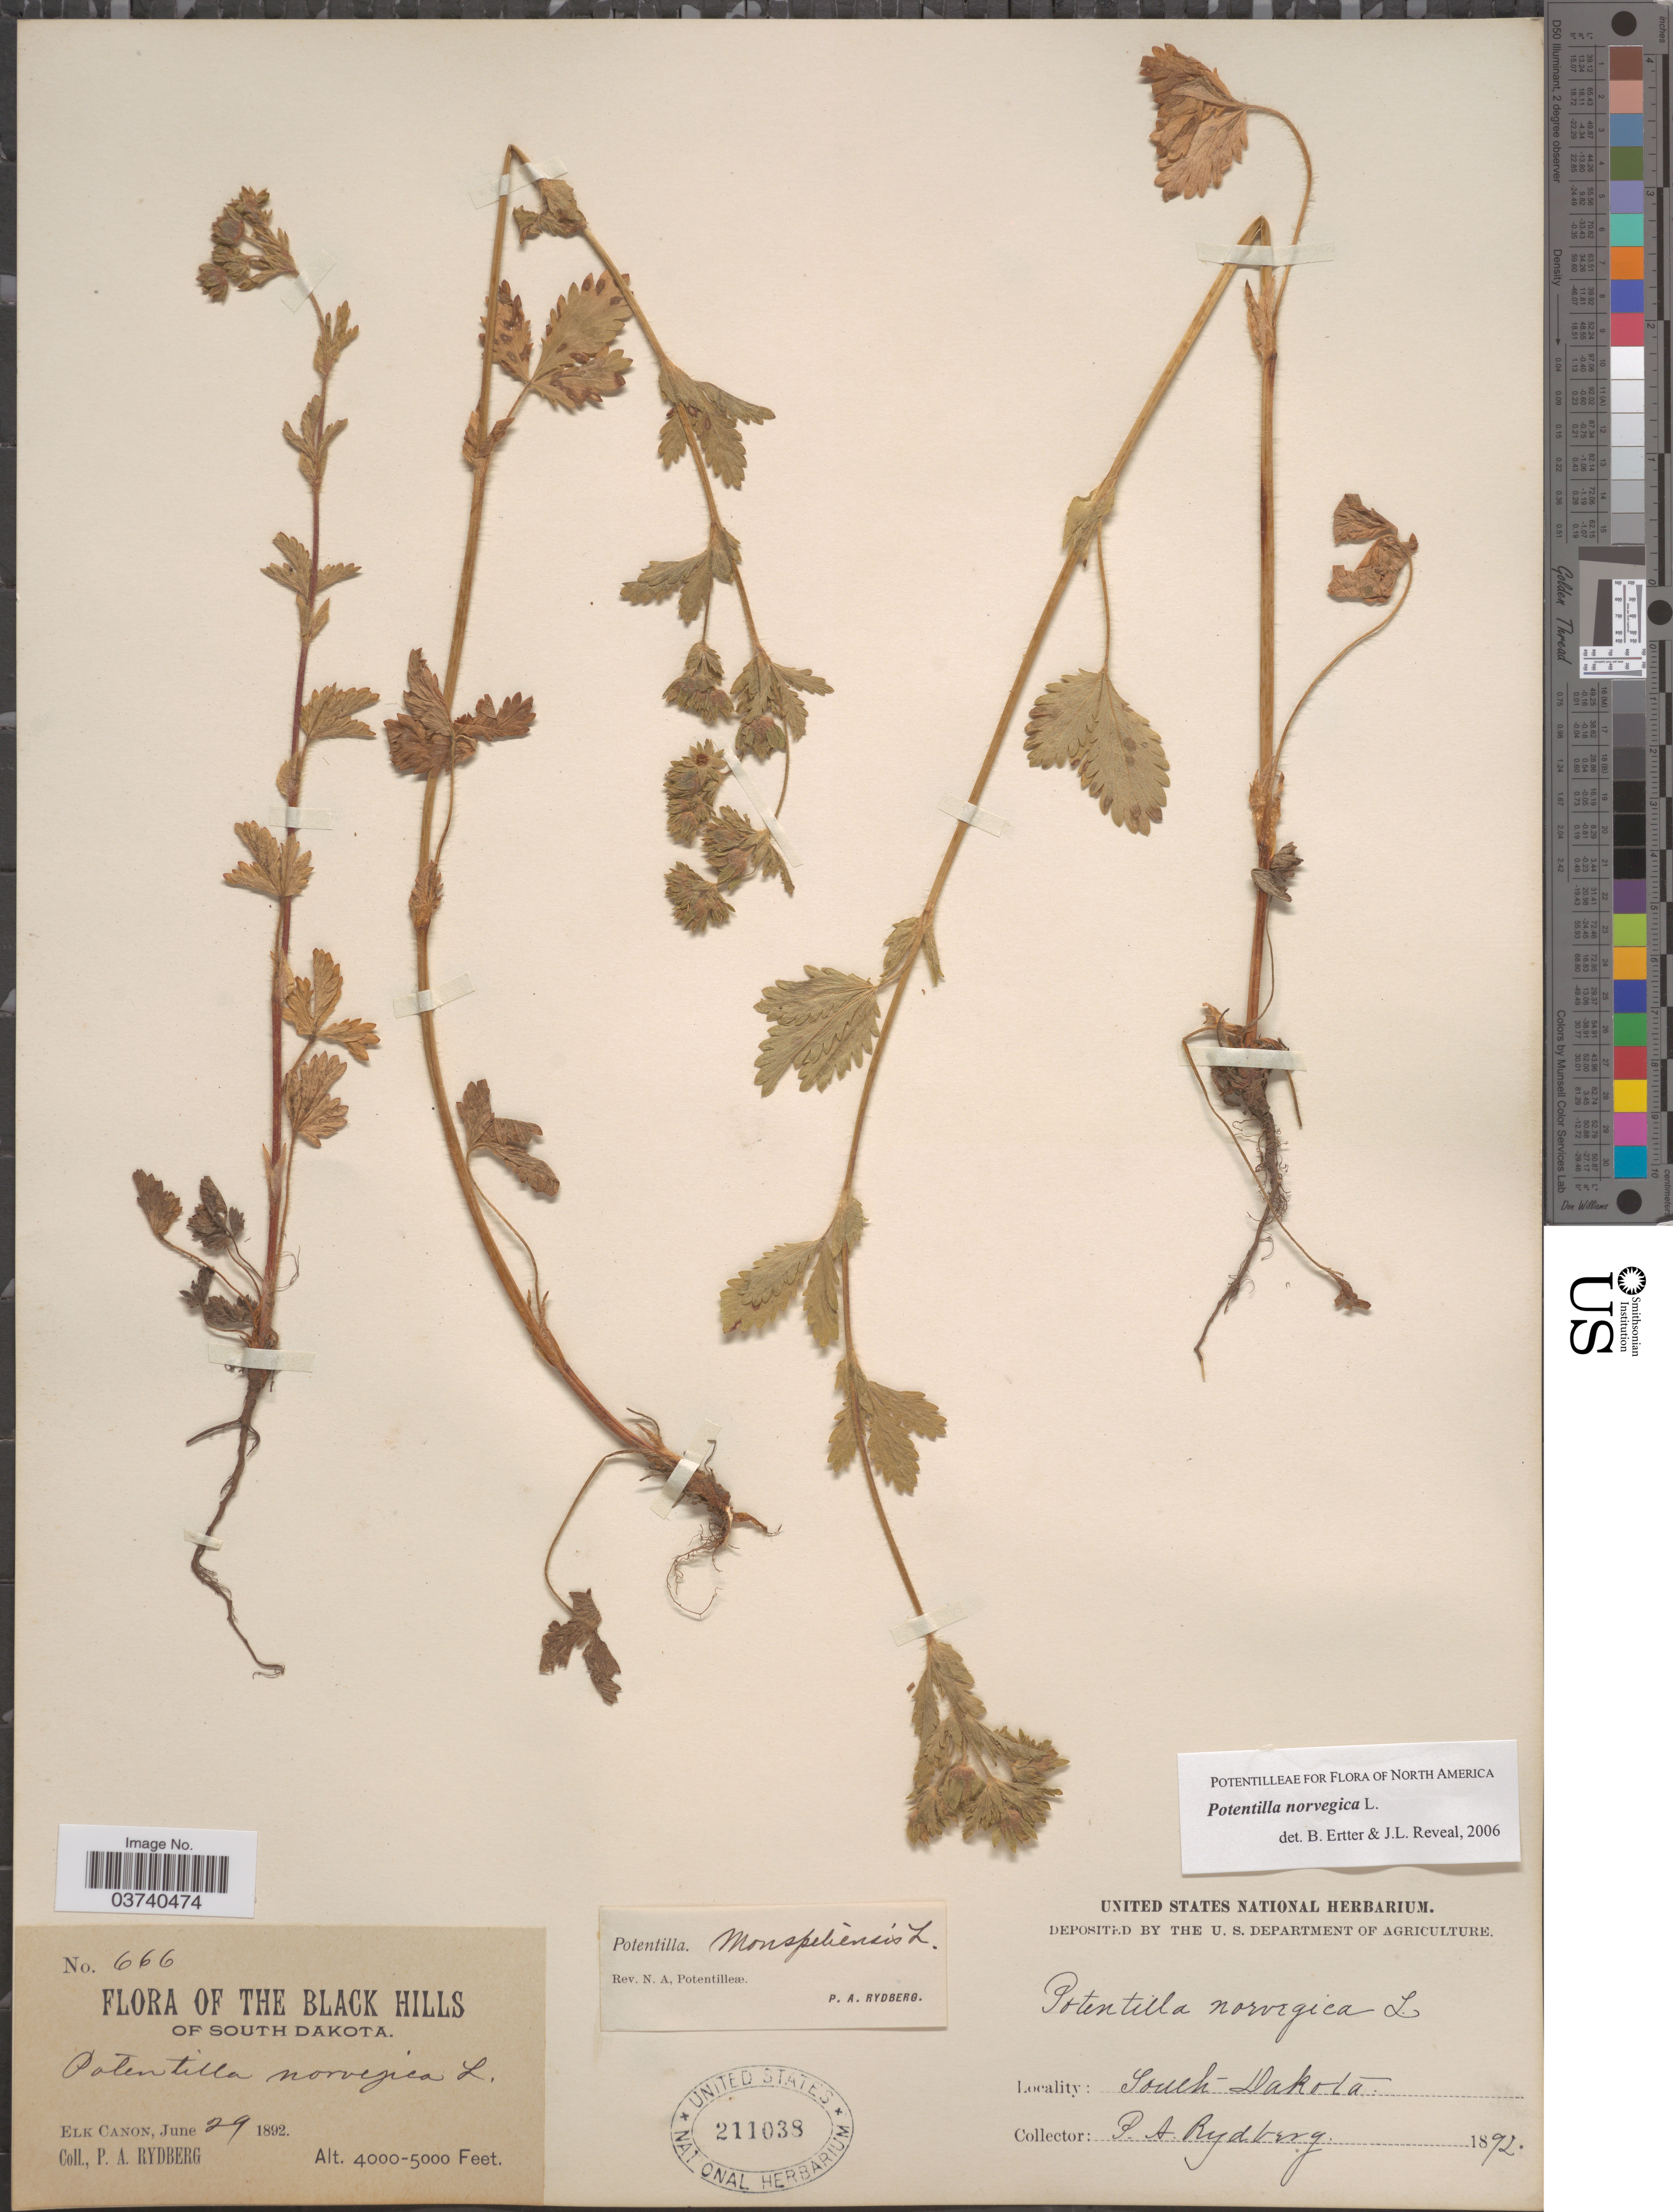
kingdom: Plantae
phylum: Tracheophyta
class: Magnoliopsida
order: Rosales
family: Rosaceae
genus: Potentilla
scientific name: Potentilla norvegica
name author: L.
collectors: P. A. Rydberg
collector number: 666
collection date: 1892-06-29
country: United States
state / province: South Dakota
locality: The Black Hills of South Dakota. Elk Canon.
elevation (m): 1219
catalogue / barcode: US 211038